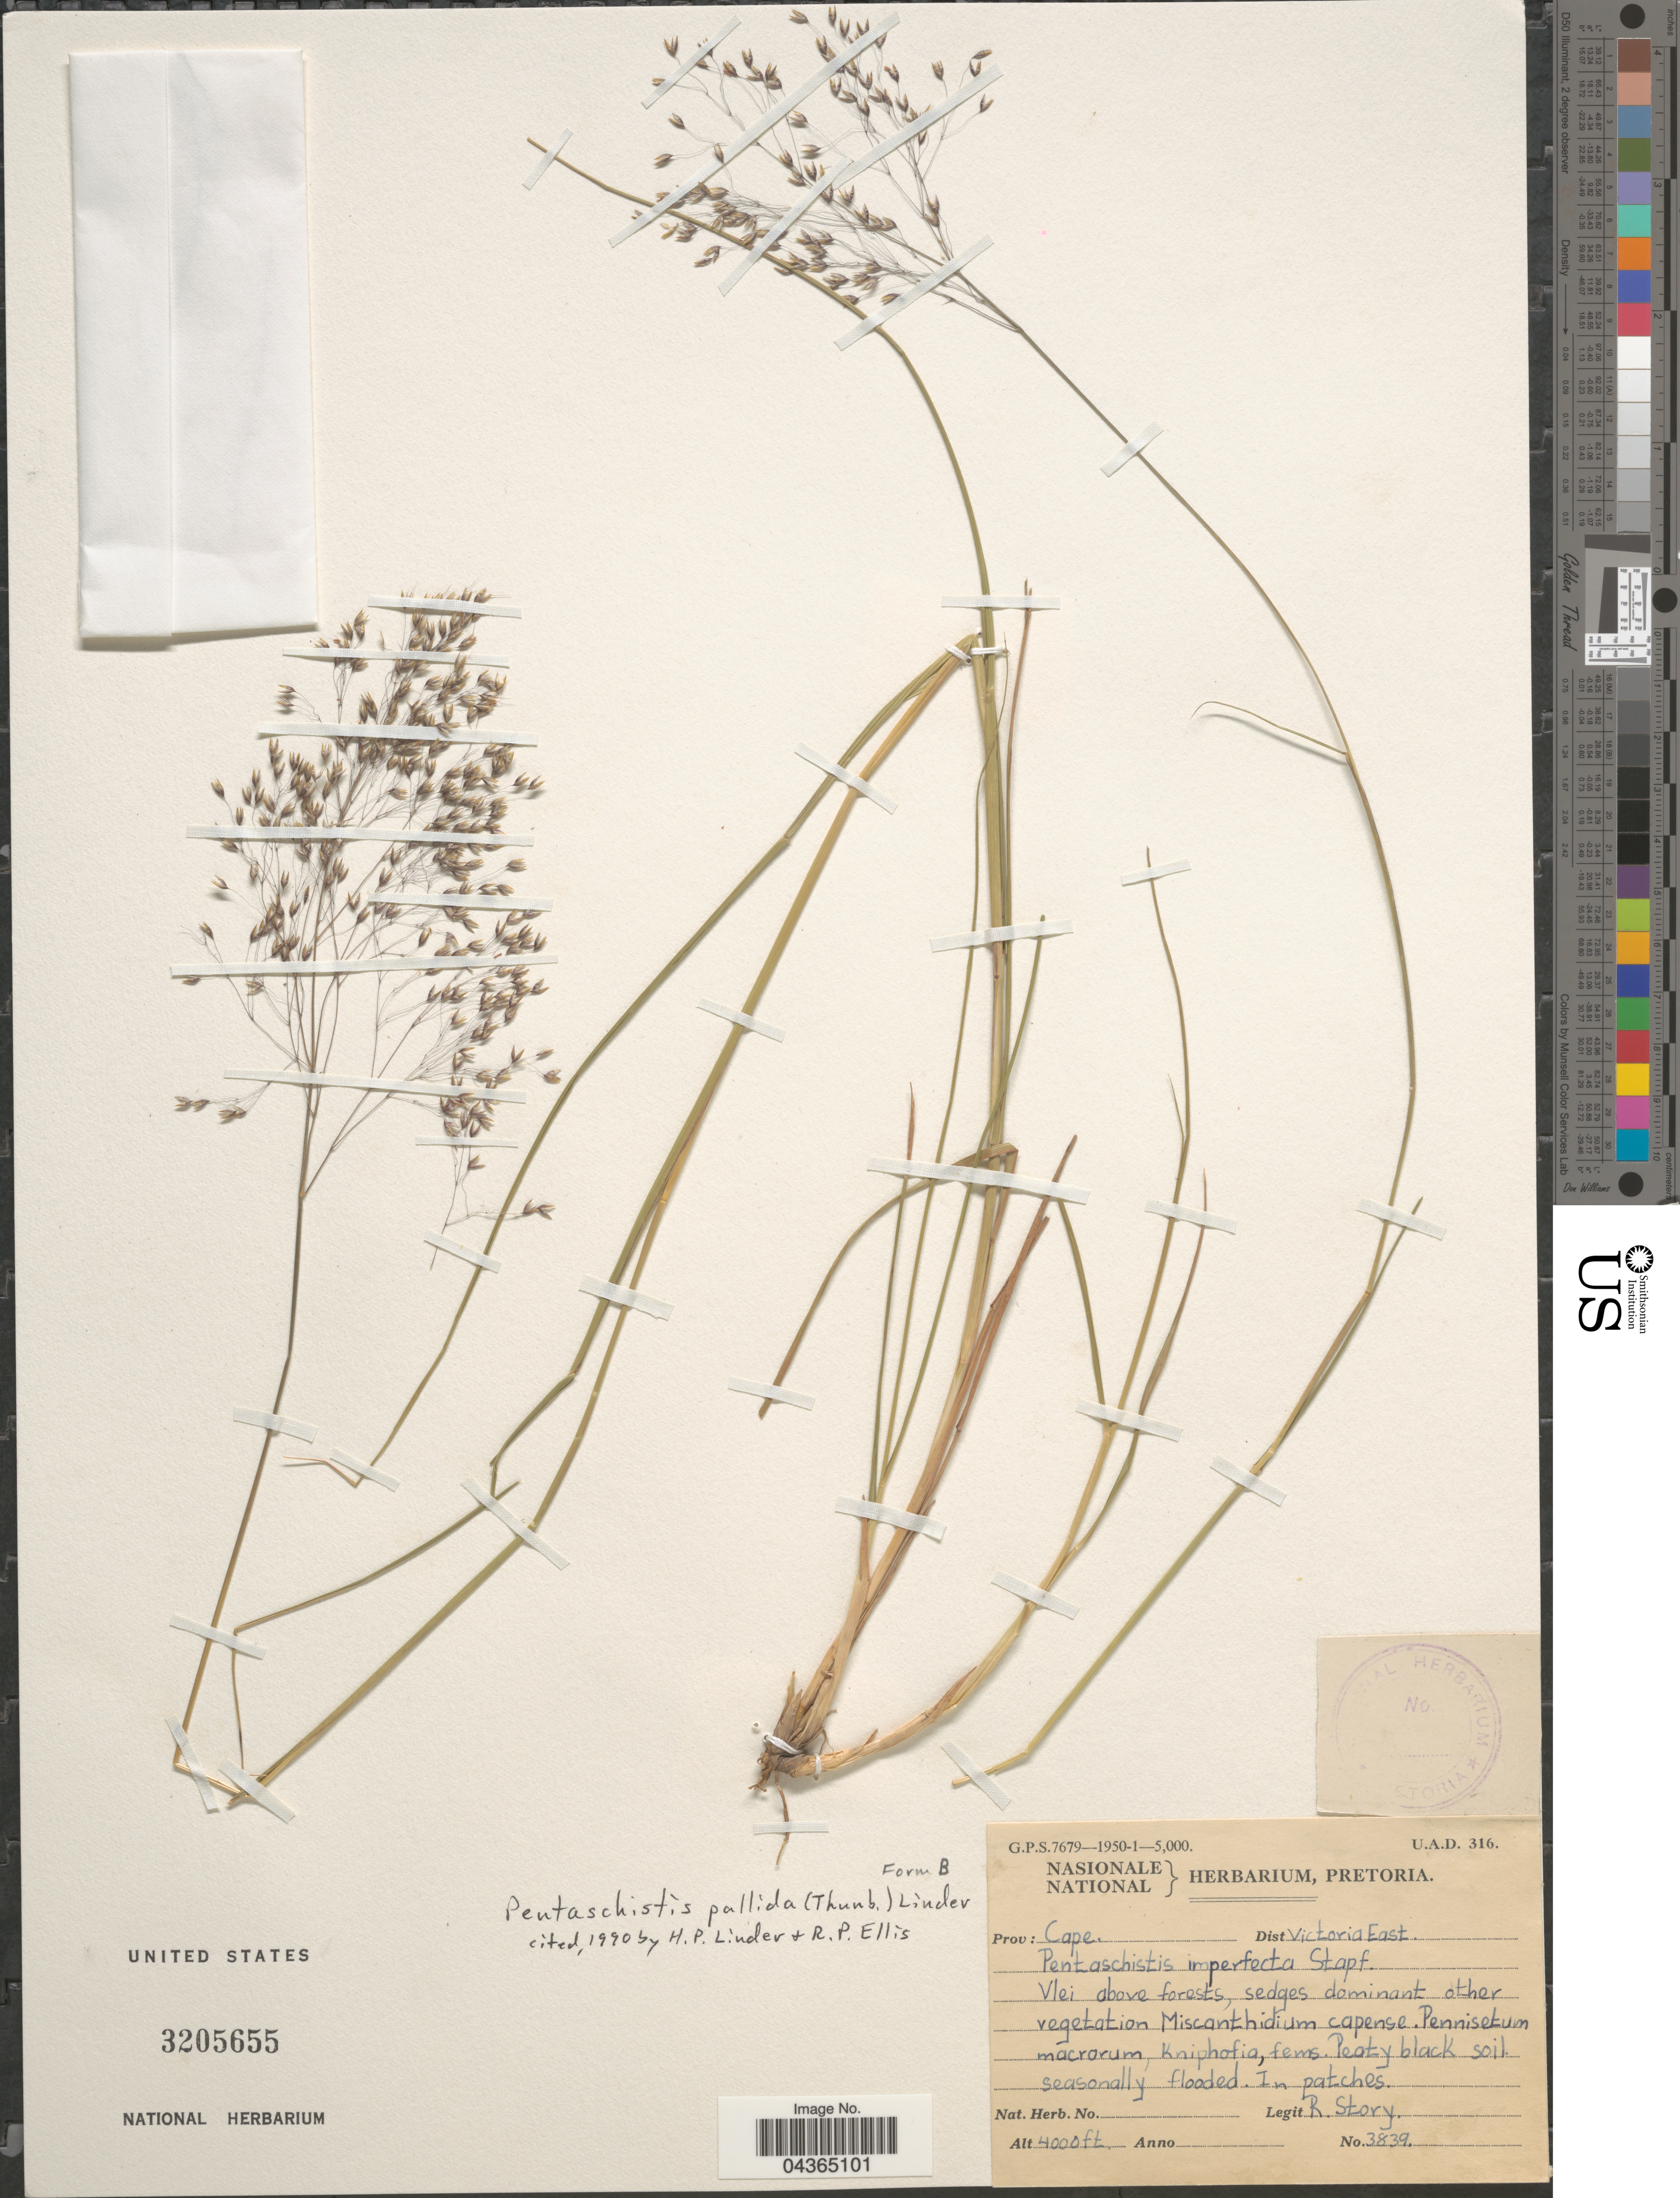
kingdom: Plantae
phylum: Tracheophyta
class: Liliopsida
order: Poales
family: Poaceae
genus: Pentameris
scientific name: Pentameris pallida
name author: (Thunb.) Galley & H.P. Linder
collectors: R. Story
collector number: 3839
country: South Africa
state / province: Eastern Cape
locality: Prov. Cape. Dist. Victoria East.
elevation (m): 1219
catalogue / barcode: US 3205655